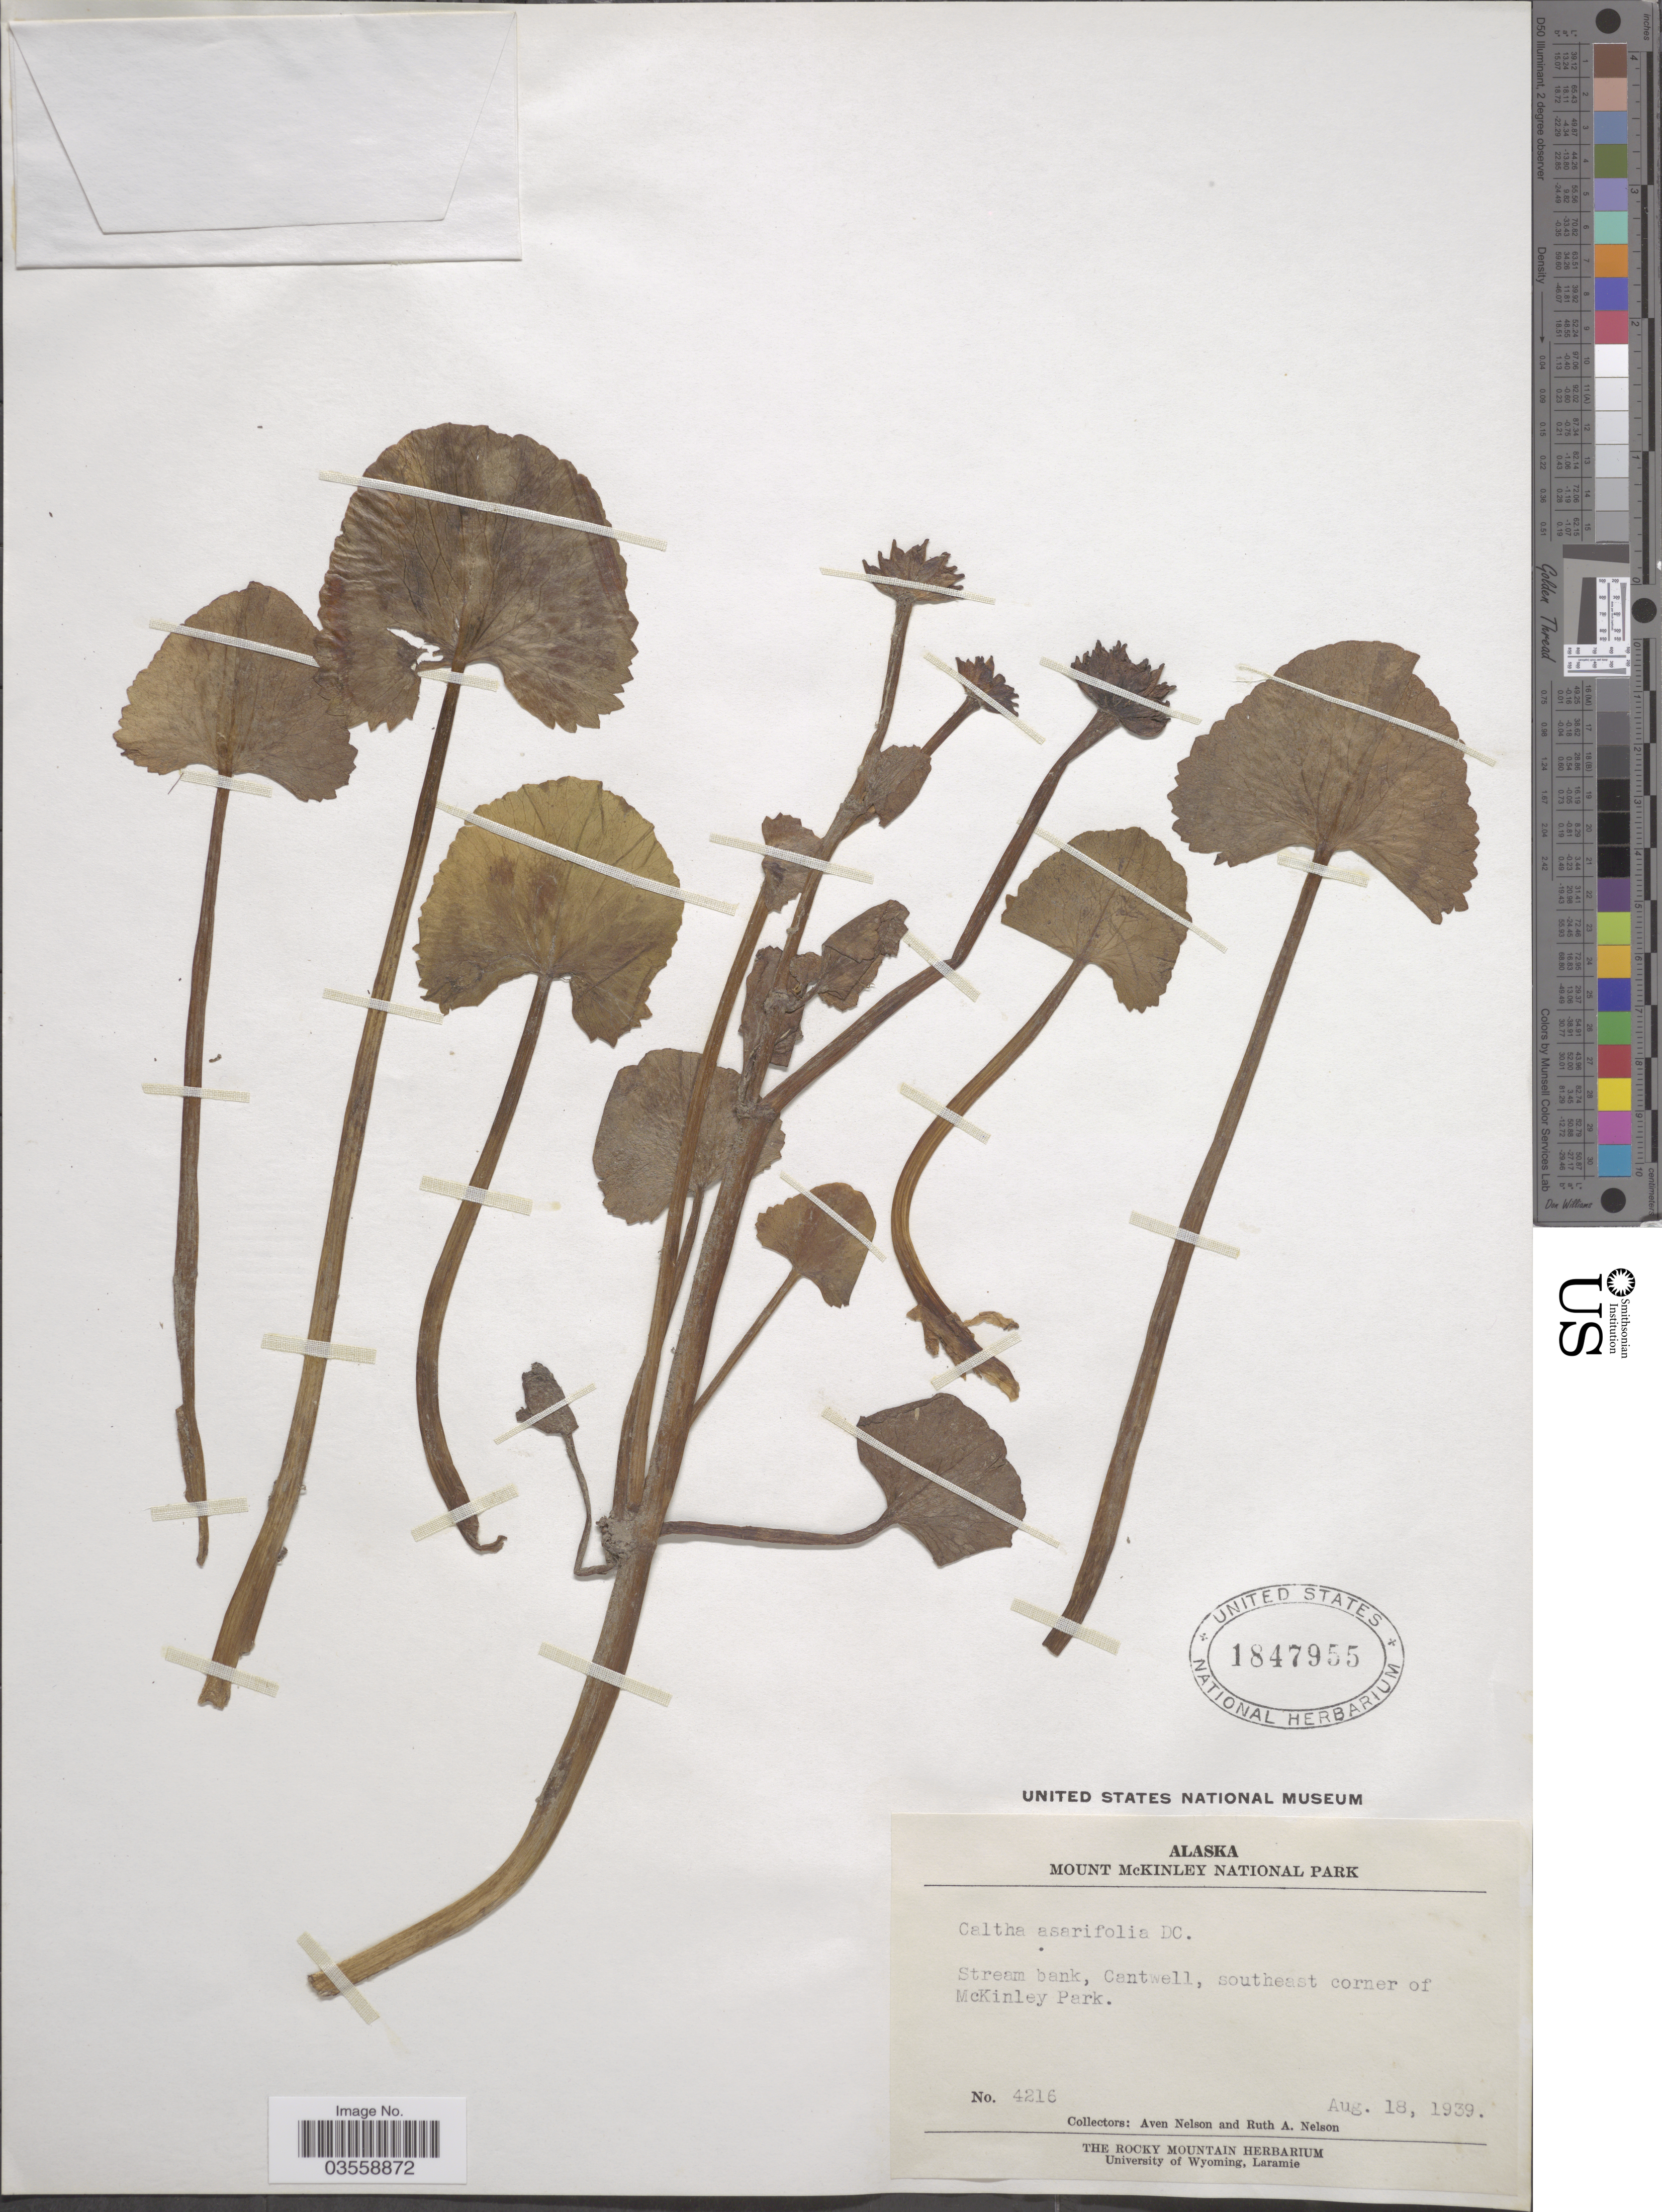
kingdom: Plantae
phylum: Tracheophyta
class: Magnoliopsida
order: Ranunculales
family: Ranunculaceae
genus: Caltha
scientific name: Caltha palustris var. asarifolia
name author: (DC.) Huth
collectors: A. Nelson & R. A. Nelson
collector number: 4216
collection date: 1939-08-18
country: United States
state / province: Alaska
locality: Mount McKinley National Park. Stream bank, Cantwell, southeast corner of McKinley Park.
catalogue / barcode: US 1847955